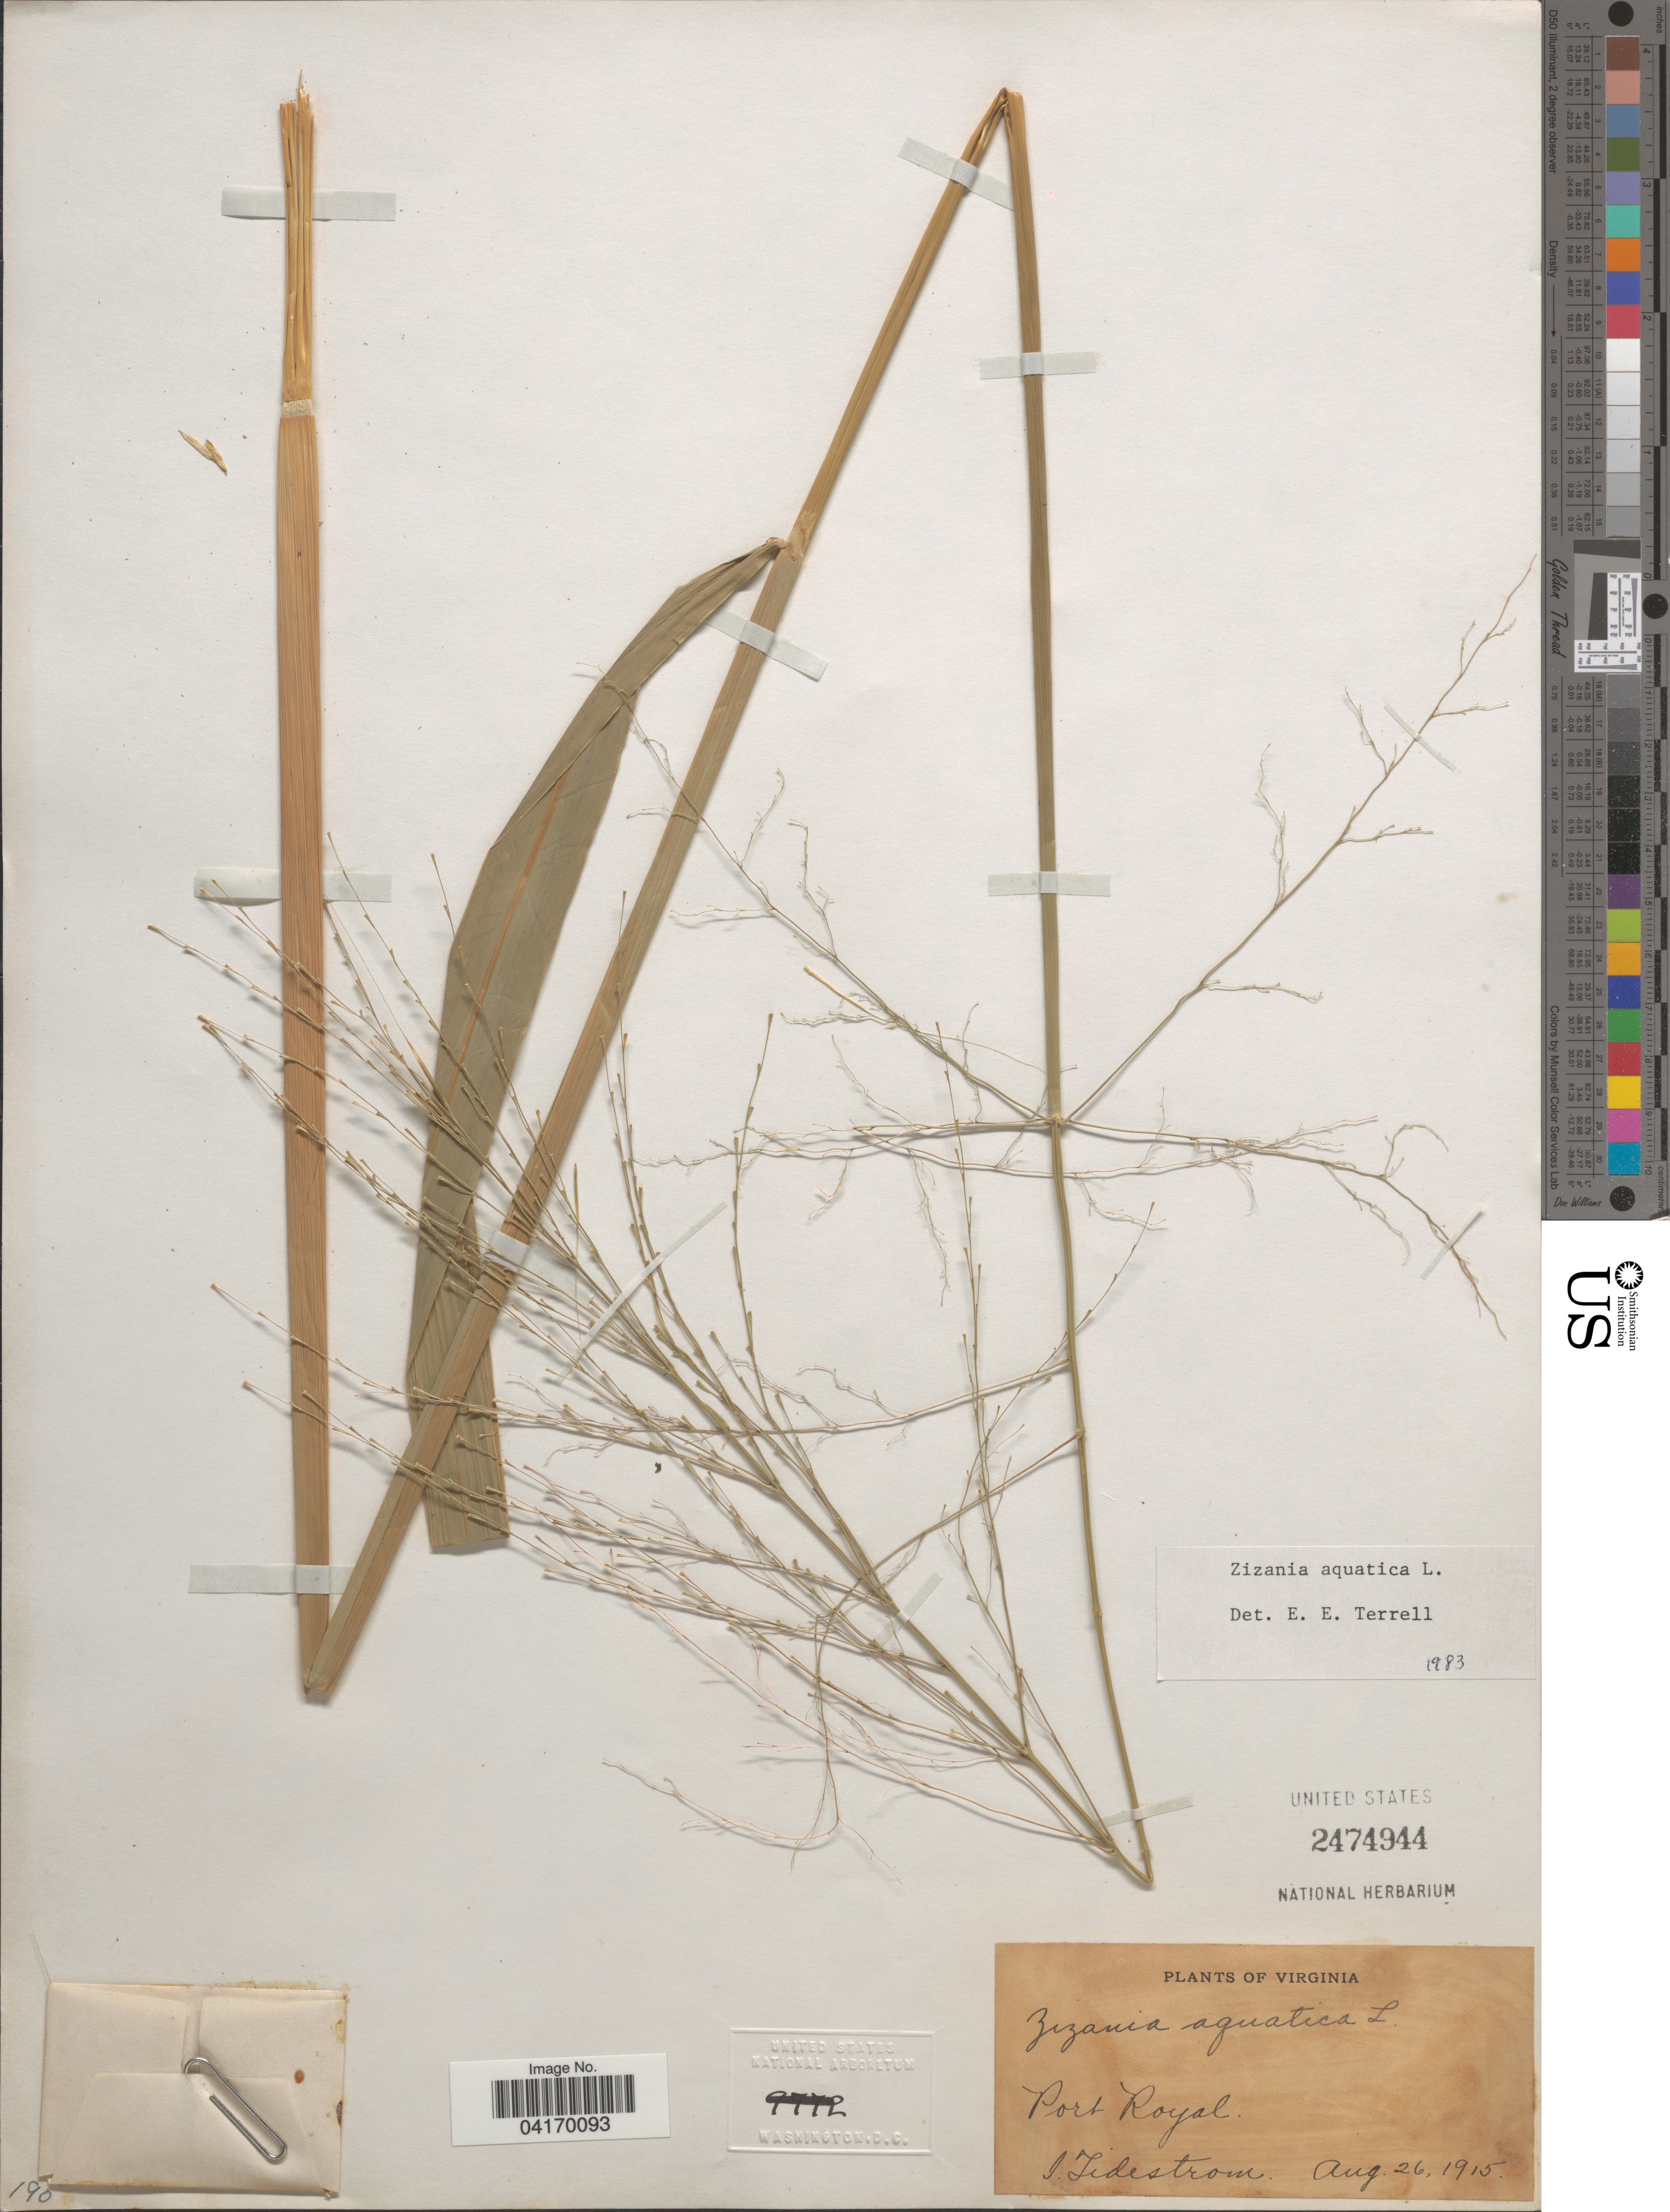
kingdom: Plantae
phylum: Tracheophyta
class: Liliopsida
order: Poales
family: Poaceae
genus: Zizania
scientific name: Zizania aquatica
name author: L.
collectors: I. F. Tidestrom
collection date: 1915-08-26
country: United States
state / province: Virginia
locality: Port Royal.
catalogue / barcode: US 2474944